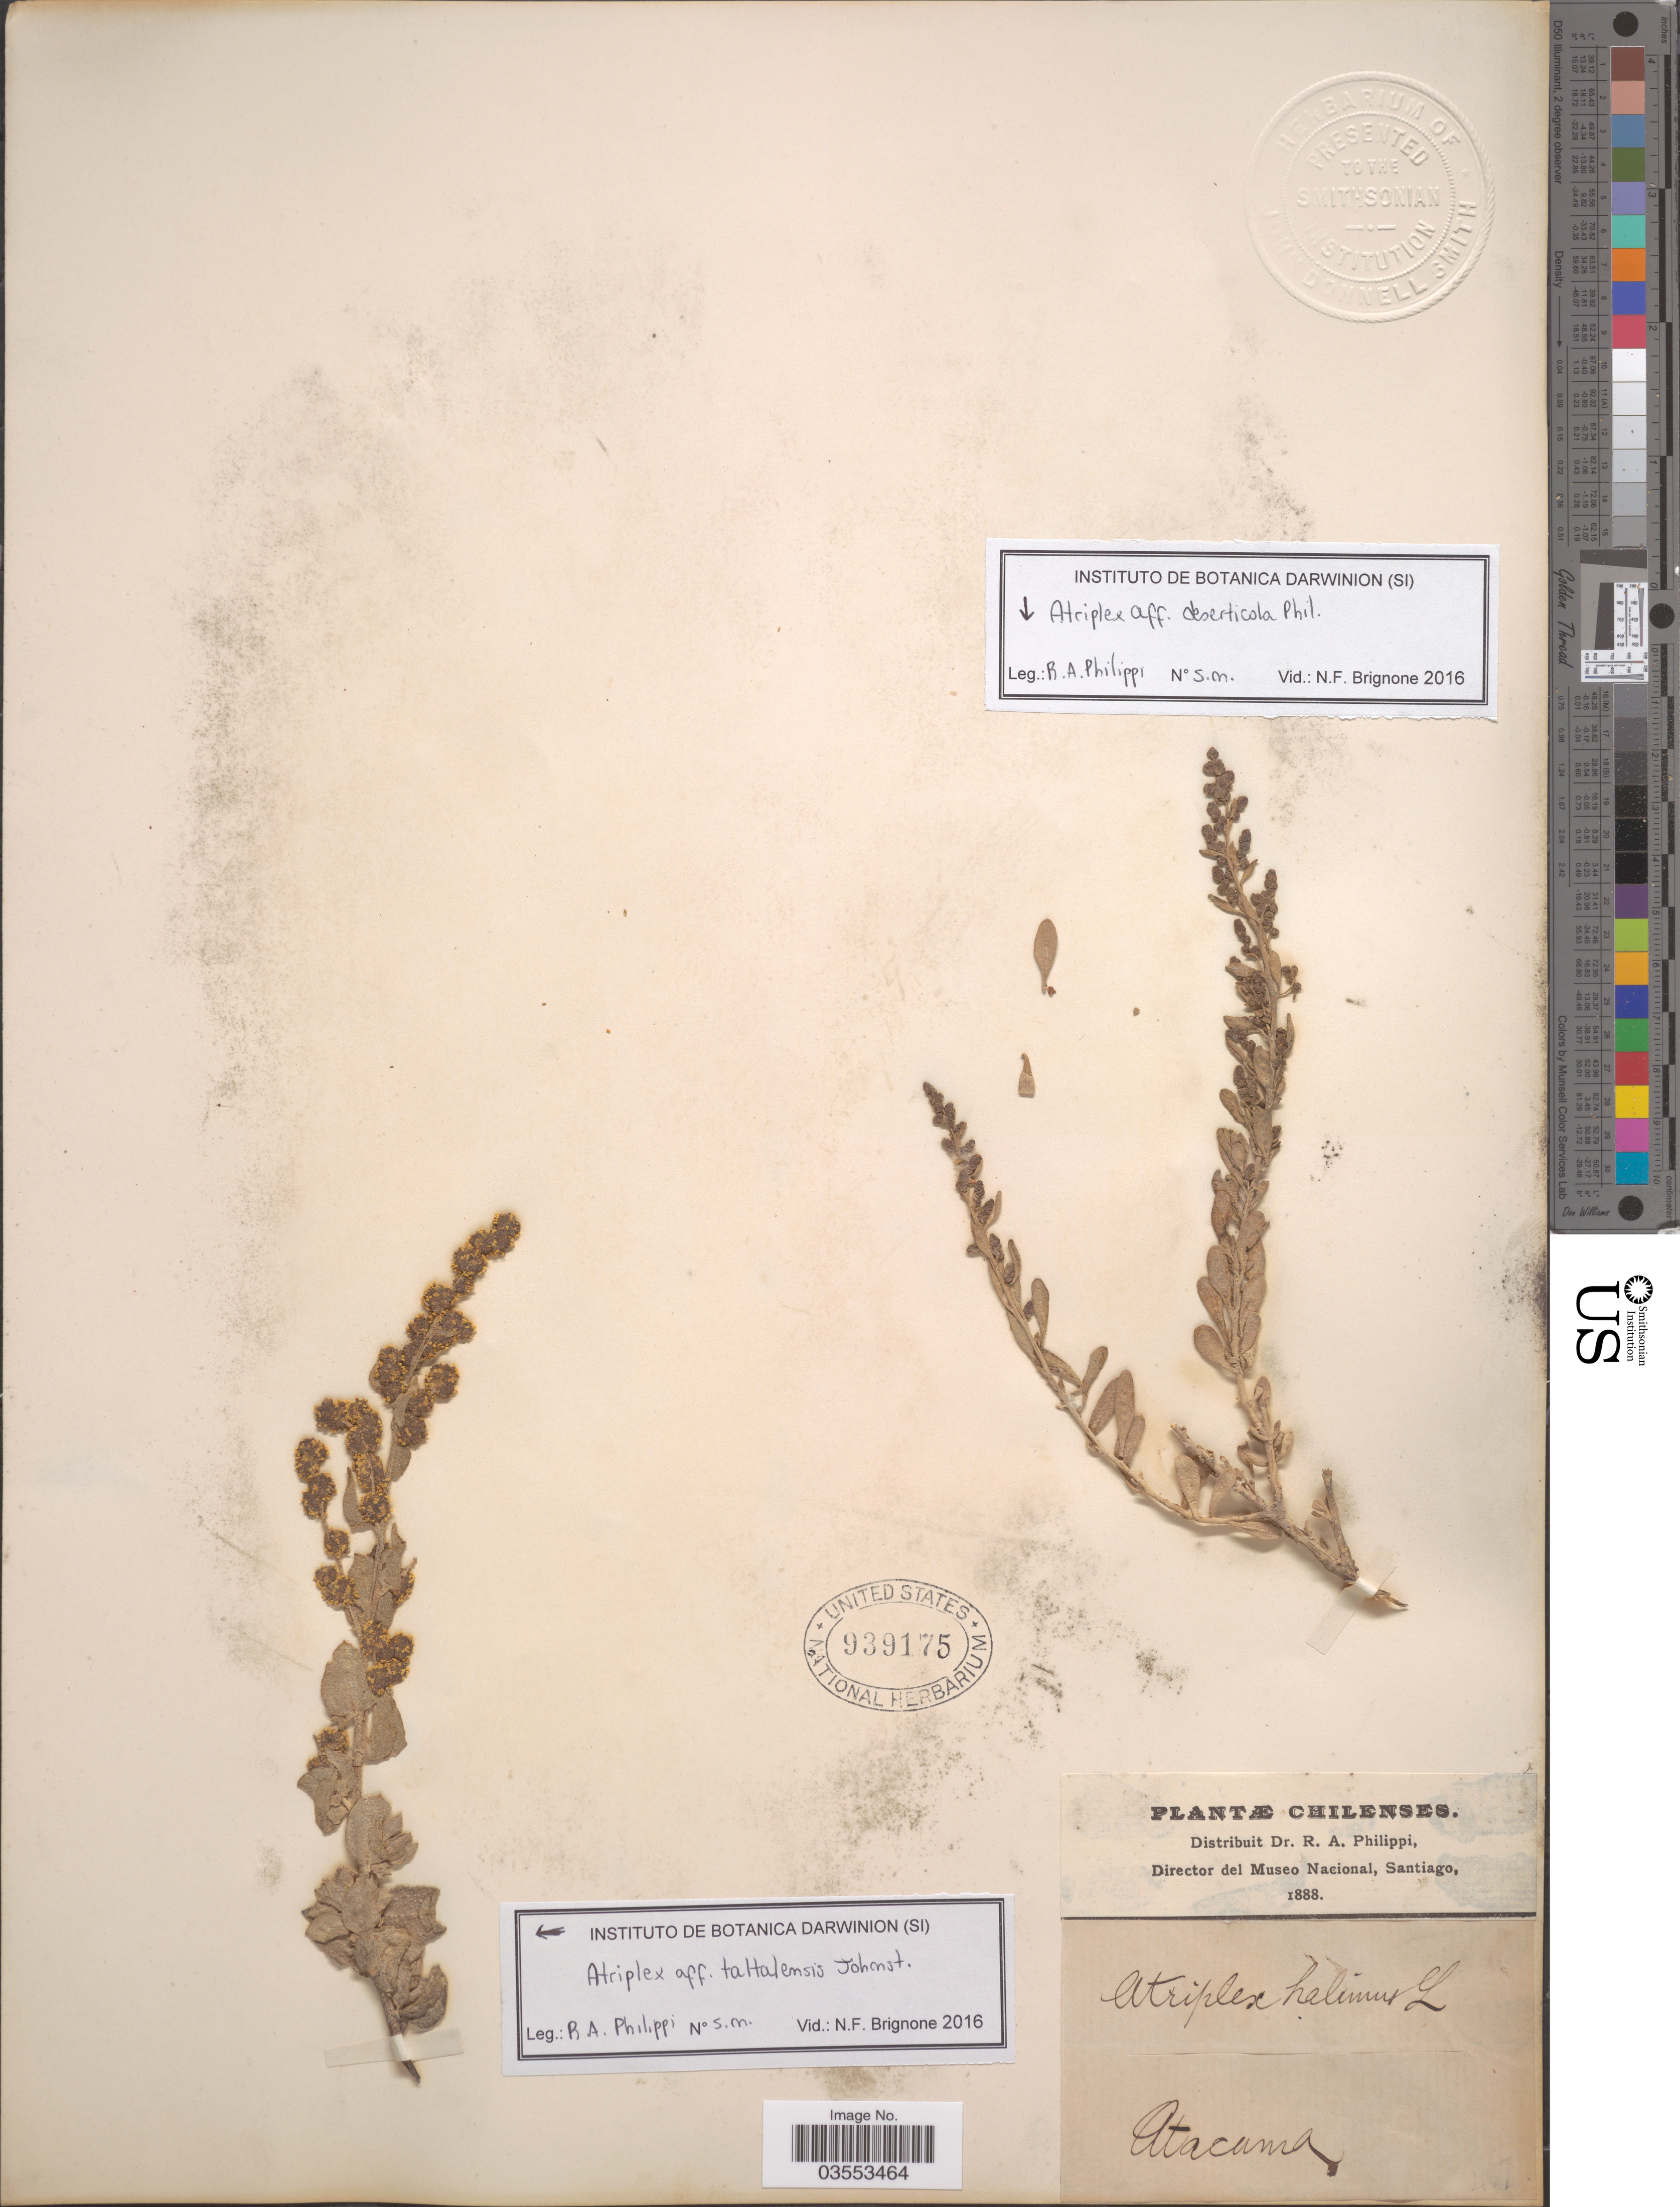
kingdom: Plantae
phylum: Tracheophyta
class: Magnoliopsida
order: Caryophyllales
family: Amaranthaceae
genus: Atriplex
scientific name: Atriplex halimus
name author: L.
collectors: ex. herb. R.A. Philippi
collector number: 187?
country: Chile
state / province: Atacama (III)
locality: Atacama.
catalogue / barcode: US 939175